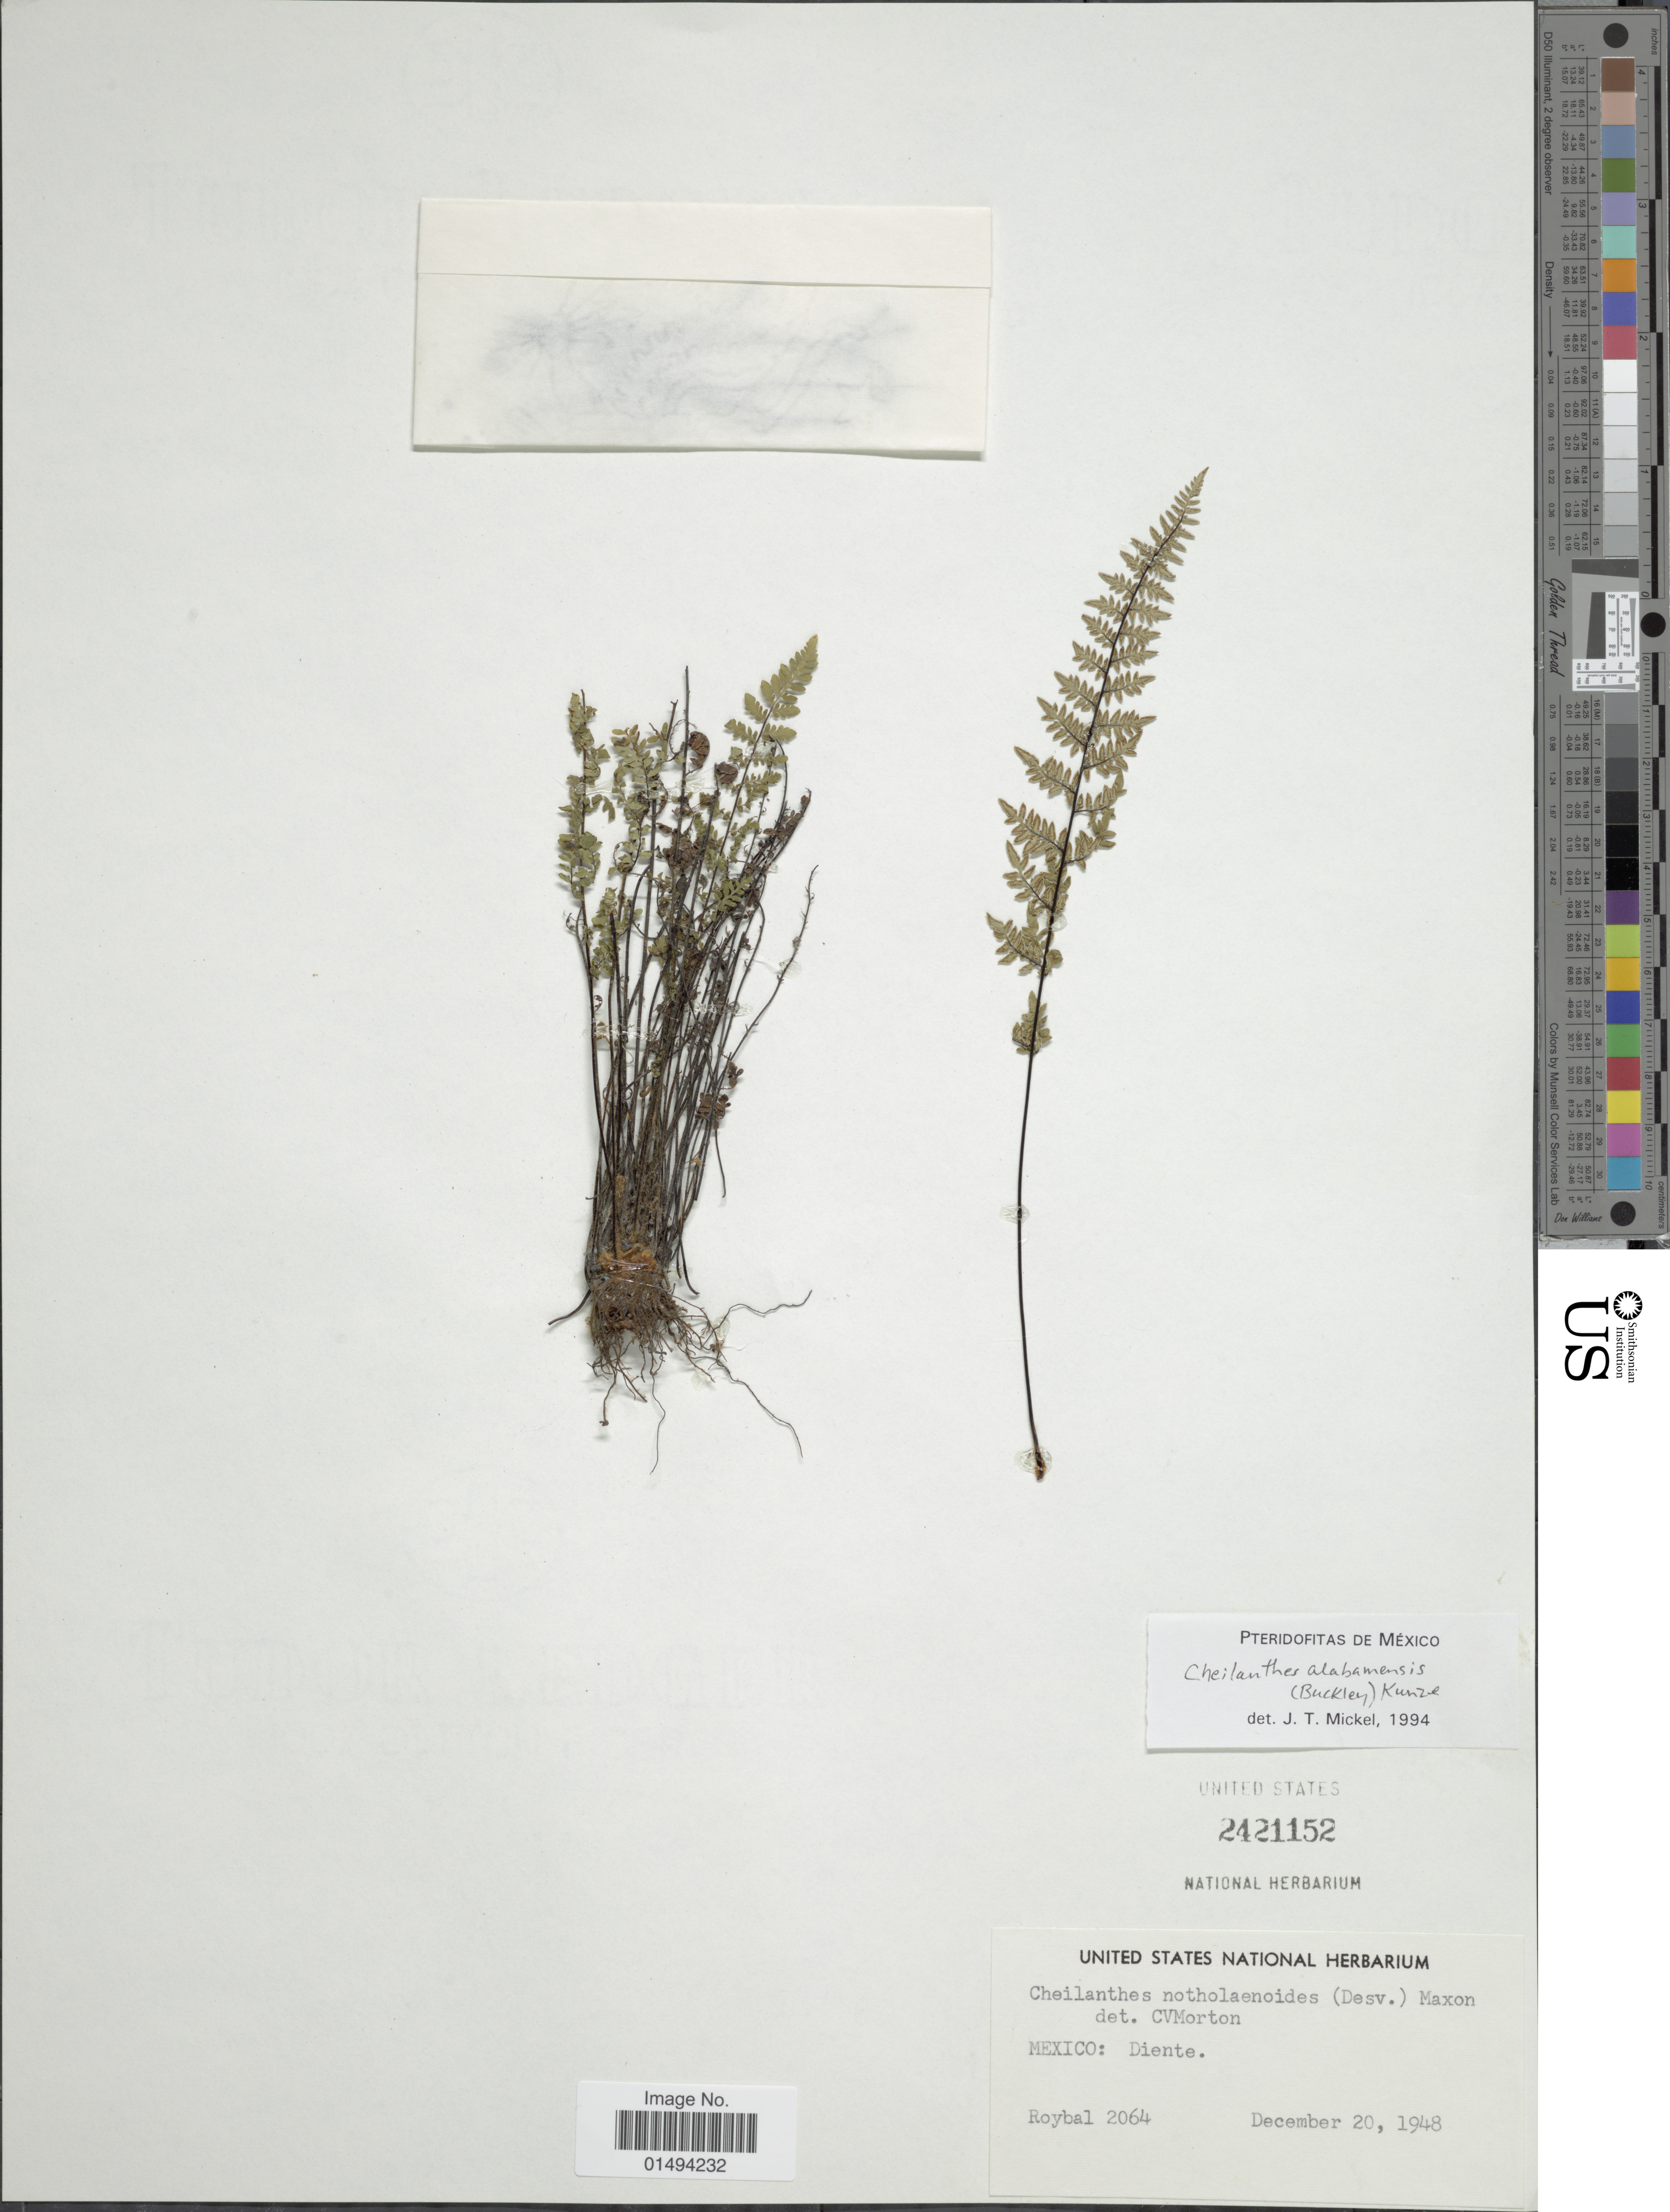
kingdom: Plantae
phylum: Tracheophyta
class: Polypodiopsida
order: Polypodiales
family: Pteridaceae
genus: Myriopteris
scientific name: Myriopteris alabamensis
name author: (Buckley) Grusz & Windham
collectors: Roybal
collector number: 2064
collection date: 1948-12-20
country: Mexico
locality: Diente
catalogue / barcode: US 2421152